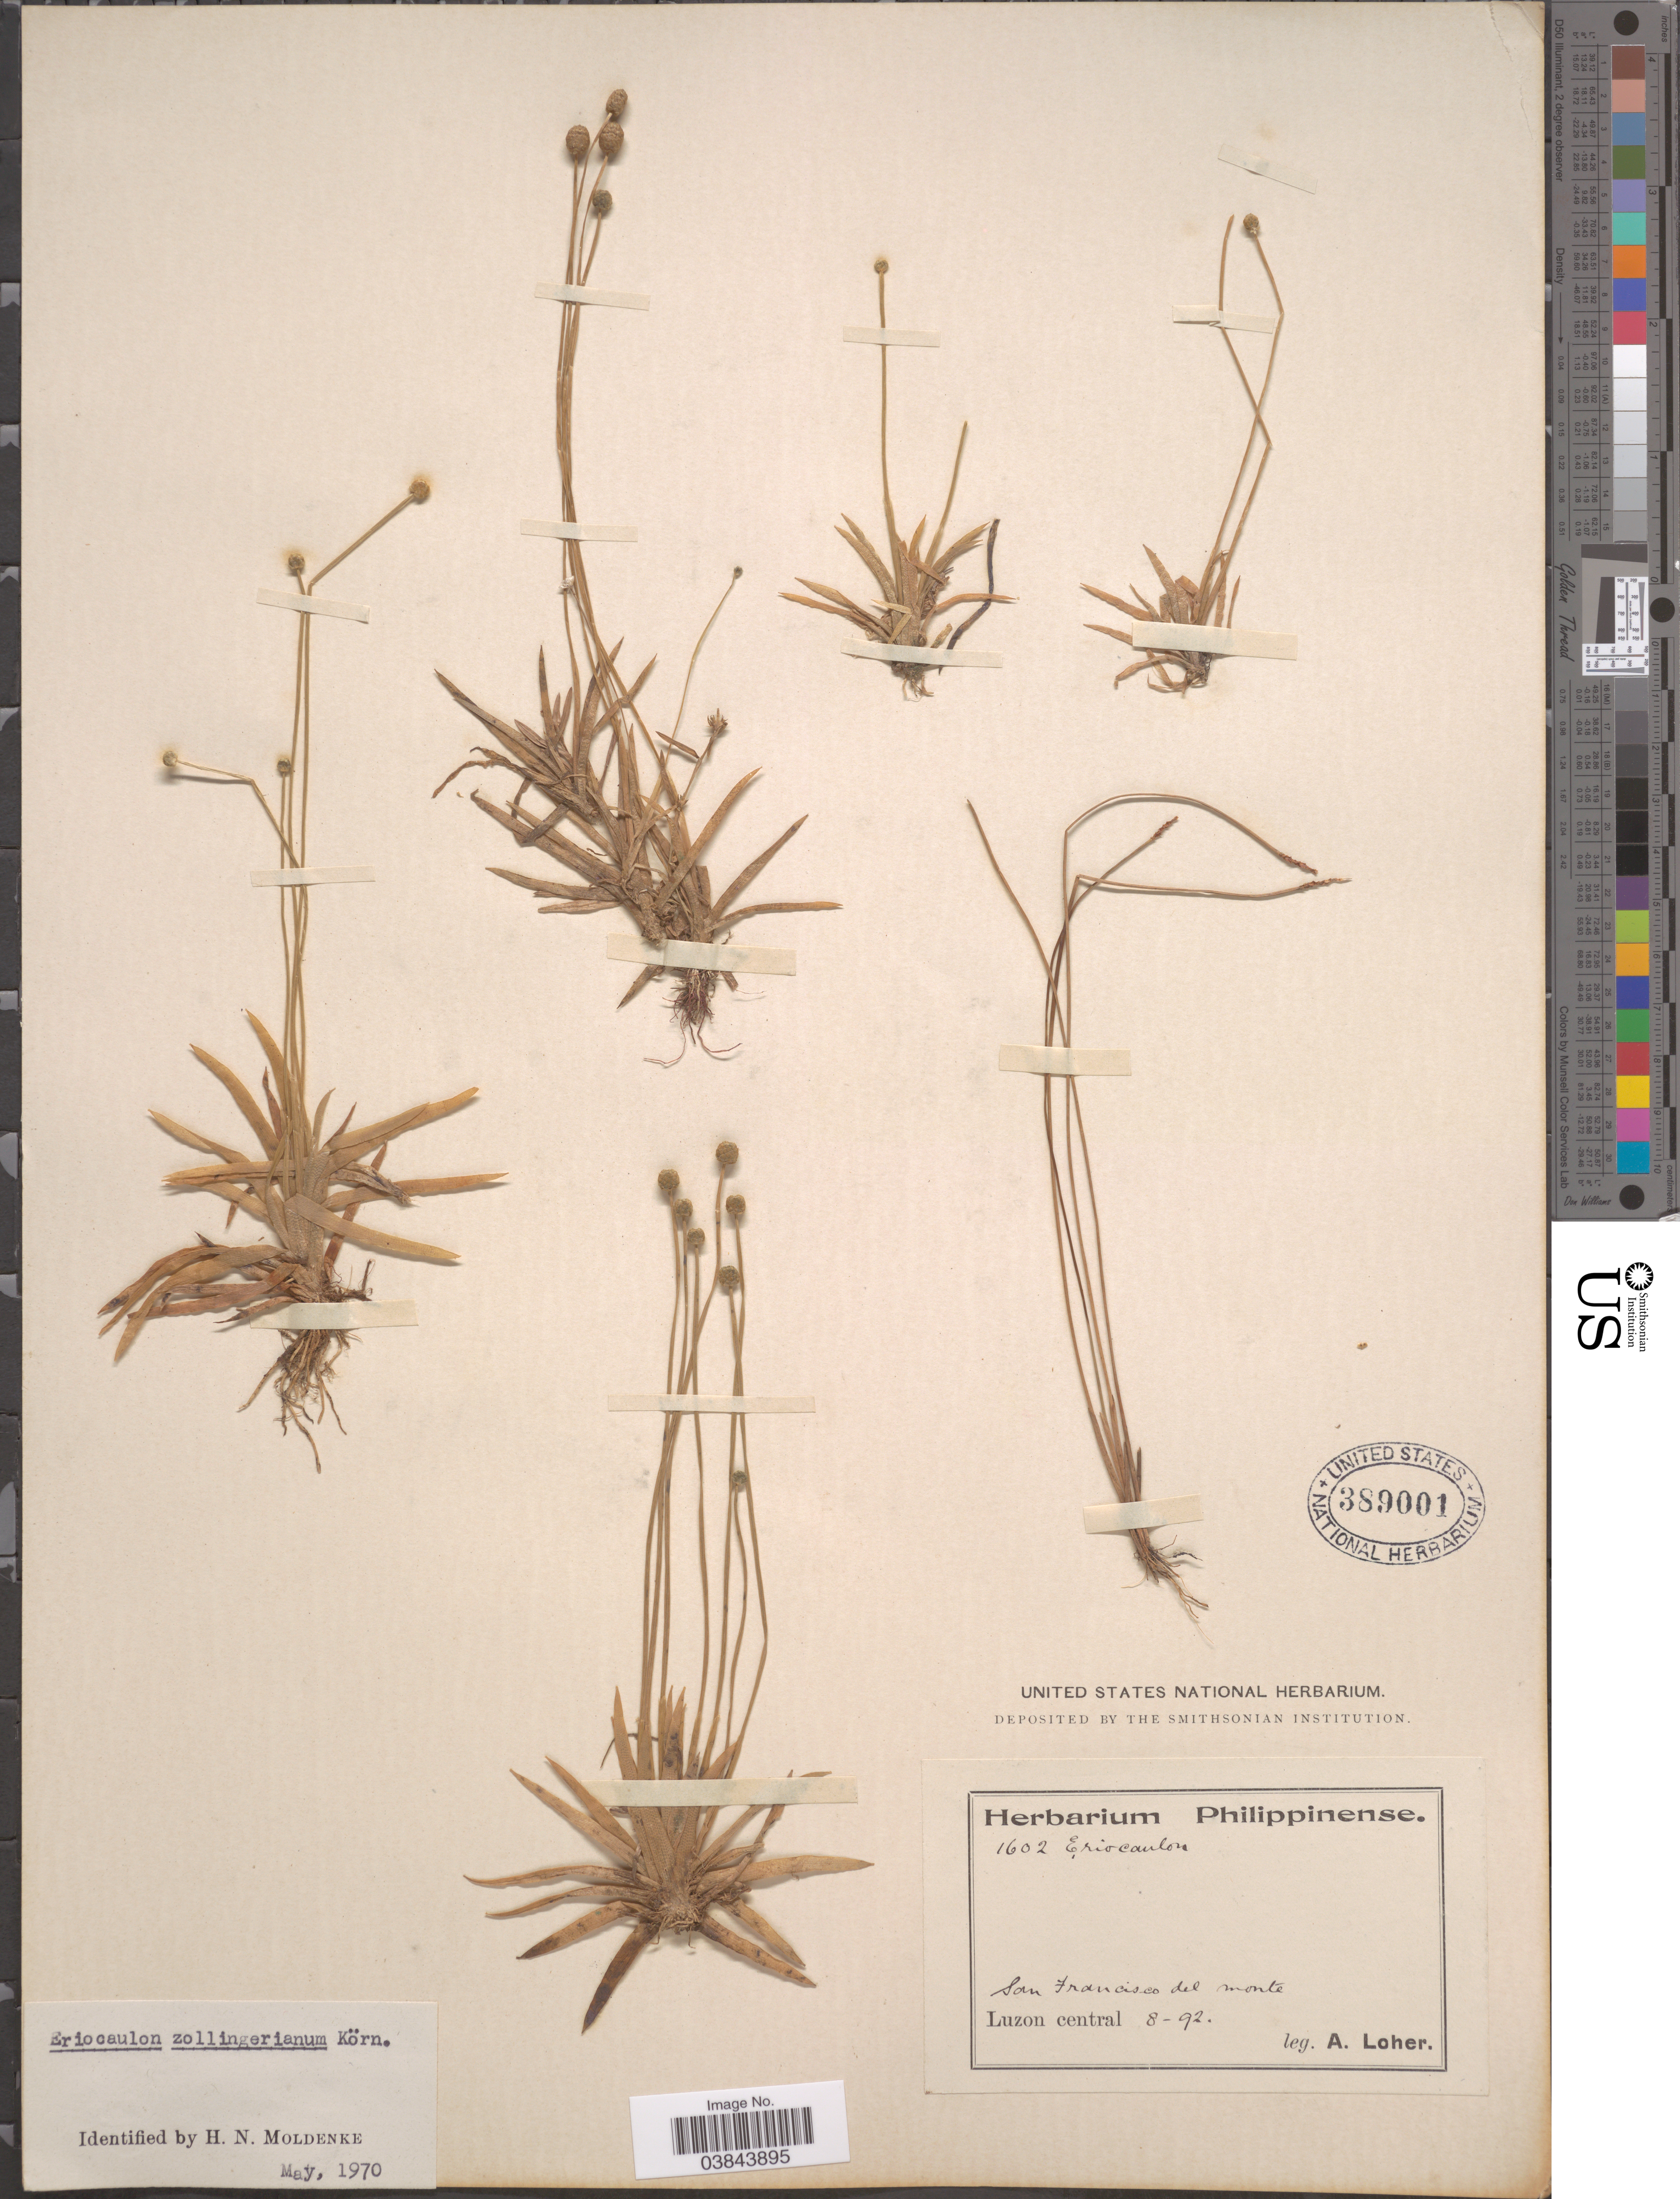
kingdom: Plantae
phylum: Tracheophyta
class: Liliopsida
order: Poales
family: Eriocaulaceae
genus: Eriocaulon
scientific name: Eriocaulon zollingerianum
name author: Körn.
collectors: A. Loher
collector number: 1602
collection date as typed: Transcribed d/m/y: /8/92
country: Philippines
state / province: Central Luzon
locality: San Francisco del monte. Luzon central.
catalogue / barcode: US 389001